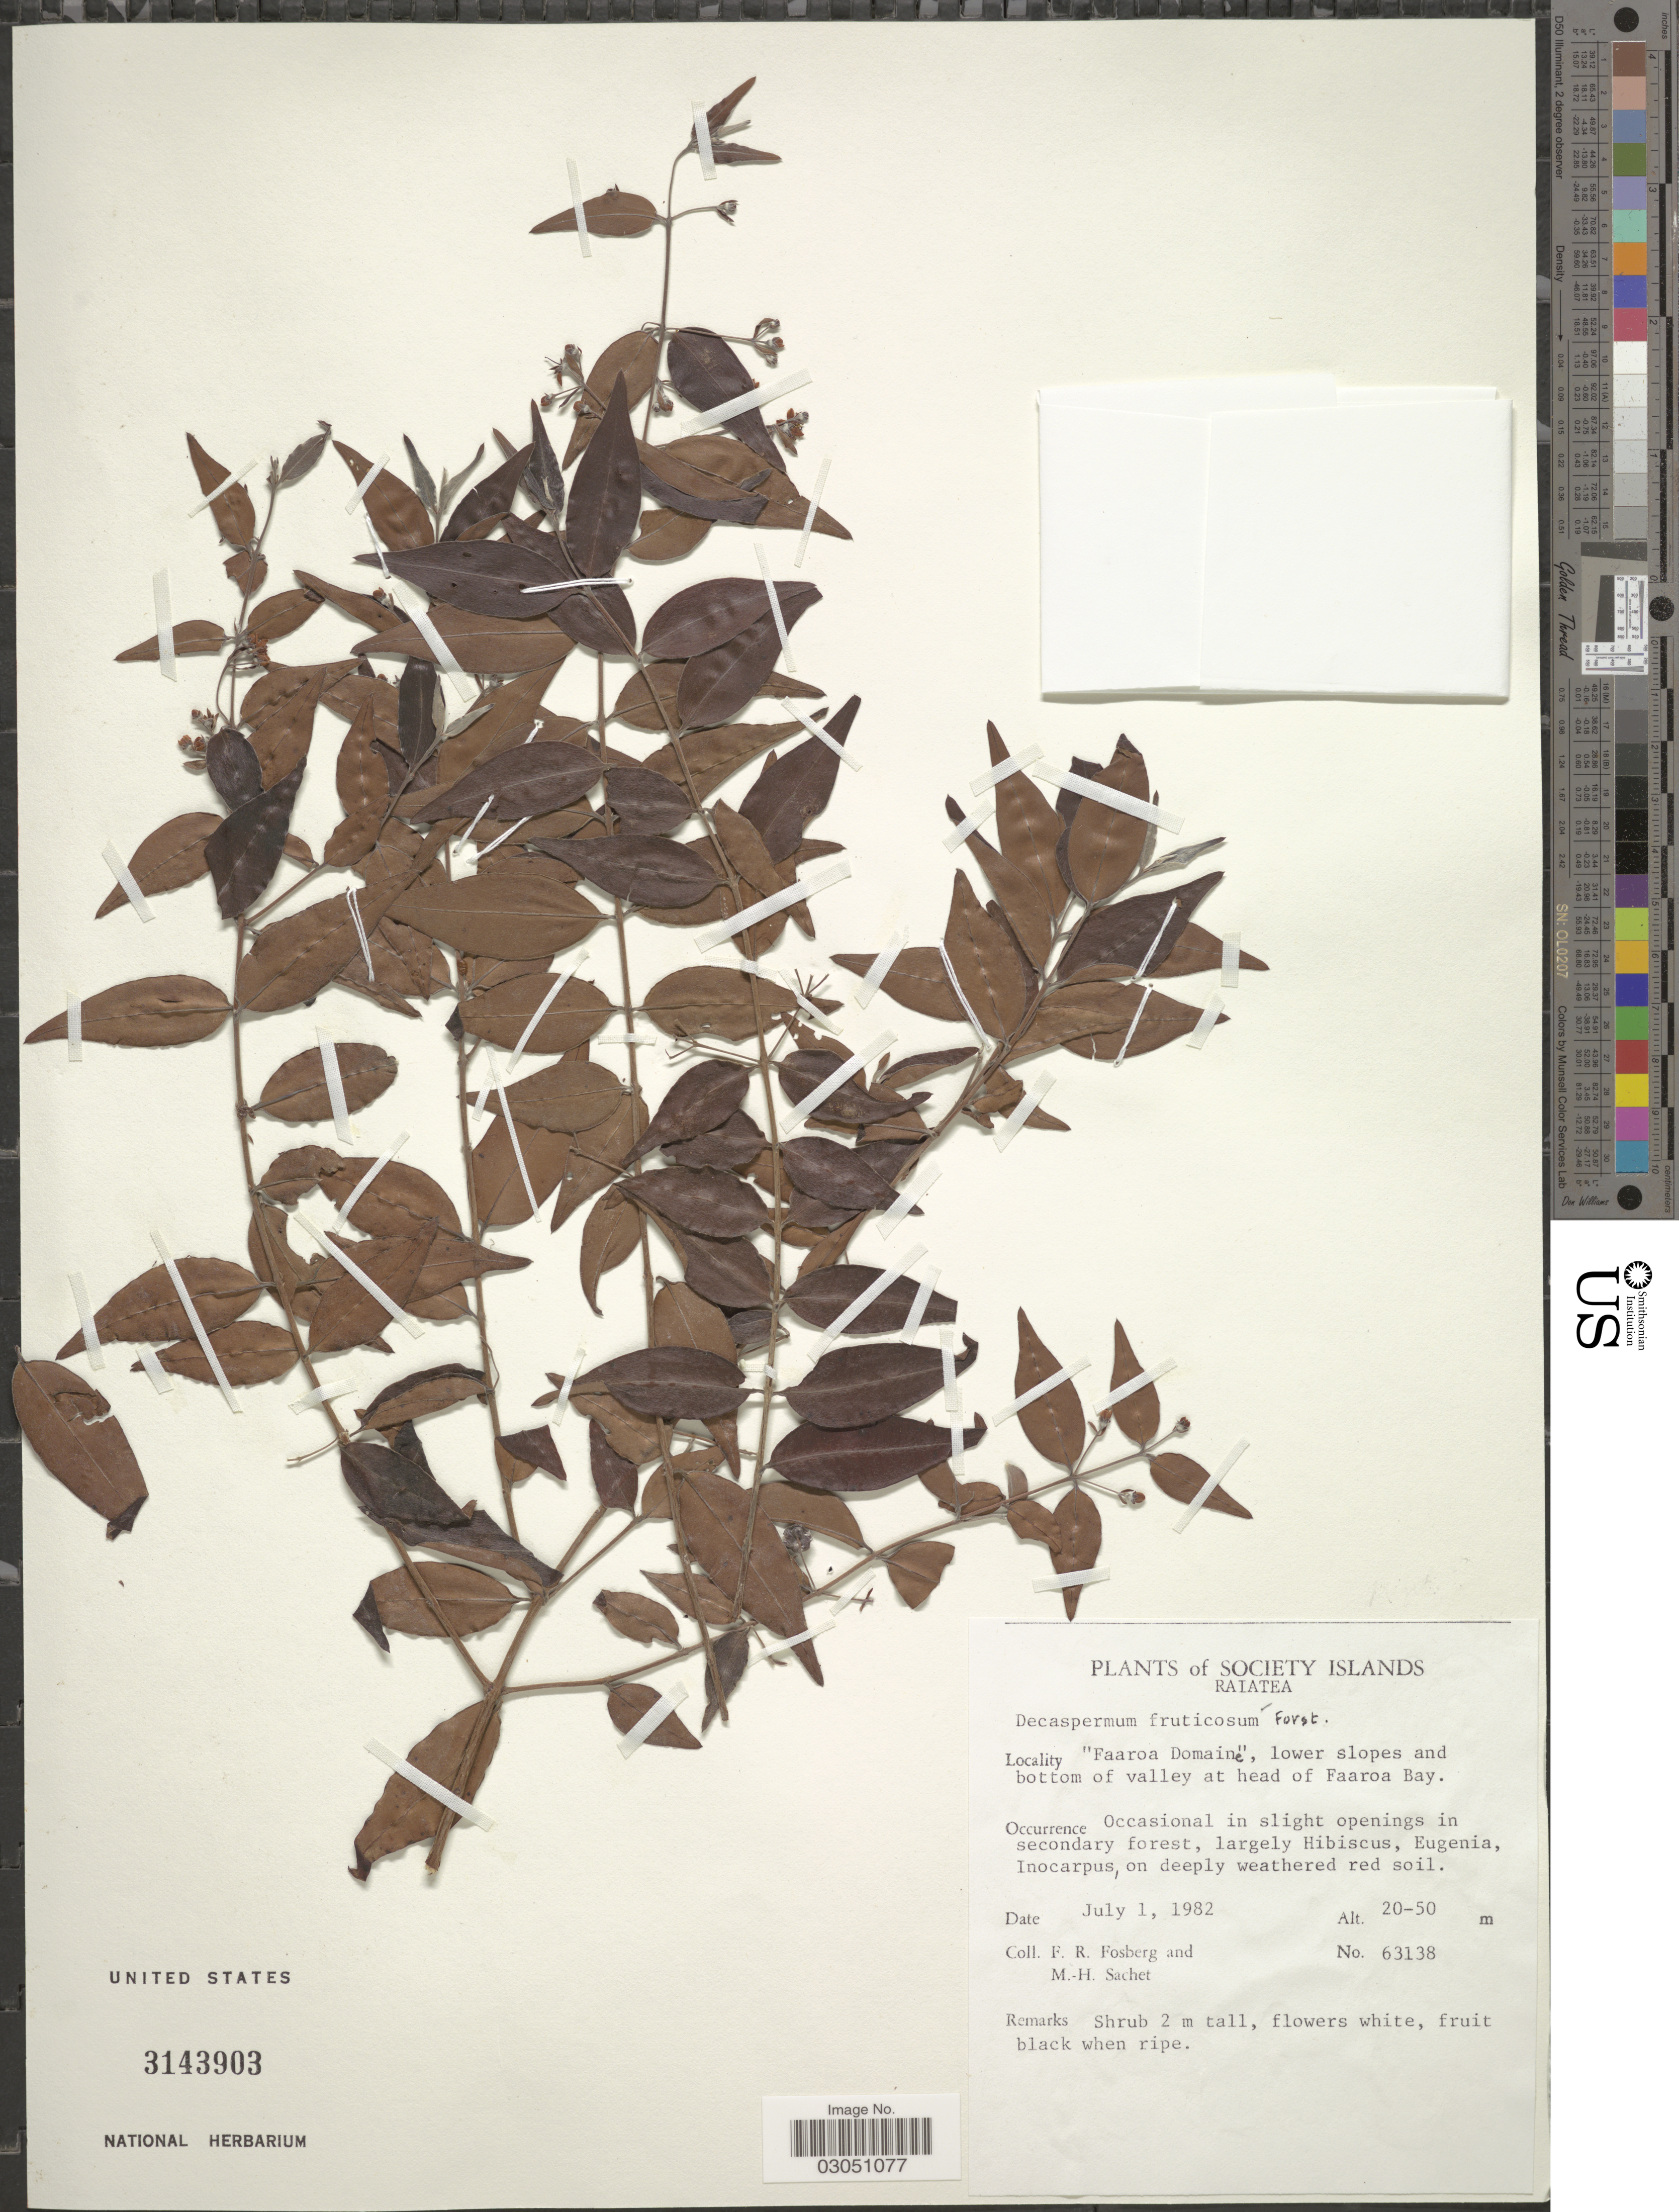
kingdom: Plantae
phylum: Tracheophyta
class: Magnoliopsida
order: Myrtales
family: Myrtaceae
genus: Decaspermum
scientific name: Decaspermum fruticosum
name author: J.R. Forst. & G. Forst.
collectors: F. R. Fosberg & M.-H. Sachet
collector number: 63138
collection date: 1982-07-01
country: French Polynesia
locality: Society Islands. Raiatea. "Faaroa Domaine", lower slopes and bottom of valley at head of Faaroa Bay.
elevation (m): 20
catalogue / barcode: US 3143903